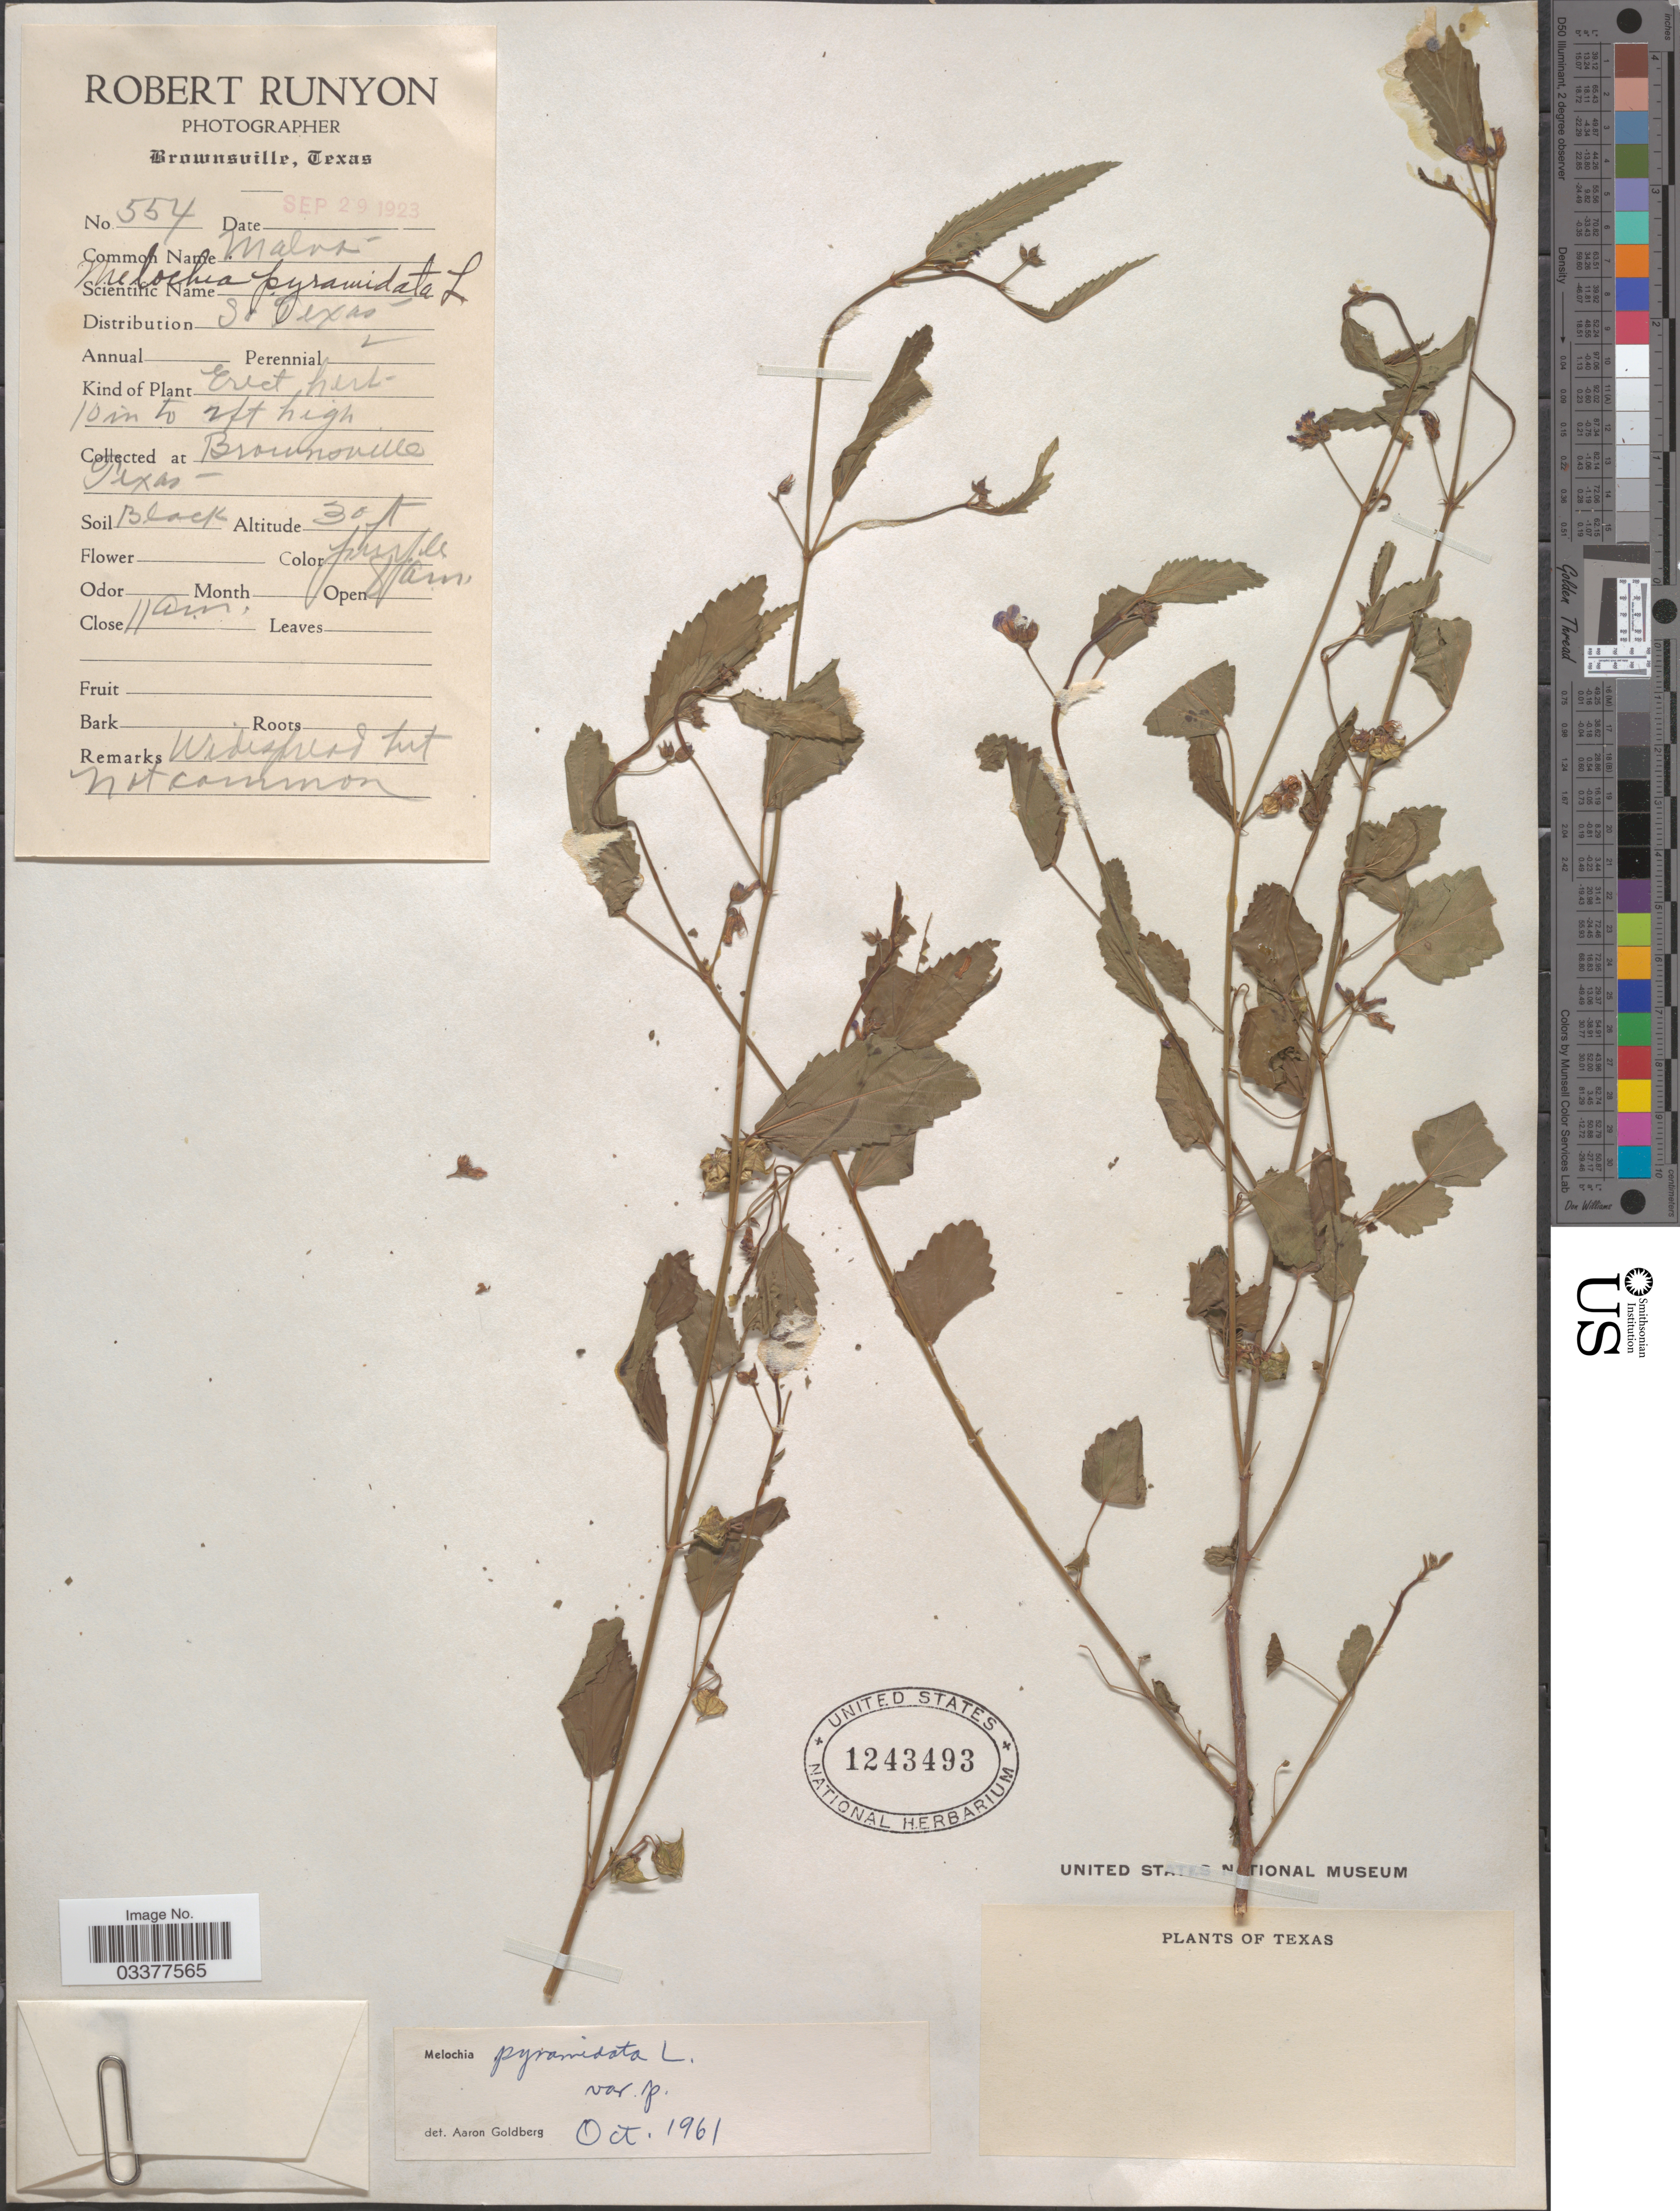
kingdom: Plantae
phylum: Tracheophyta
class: Magnoliopsida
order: Malvales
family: Malvaceae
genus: Melochia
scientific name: Melochia pyramidata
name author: L.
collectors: R. Runyon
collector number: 554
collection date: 1923-09-29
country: United States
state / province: Texas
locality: Brownsville.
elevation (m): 9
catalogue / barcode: US 1243493